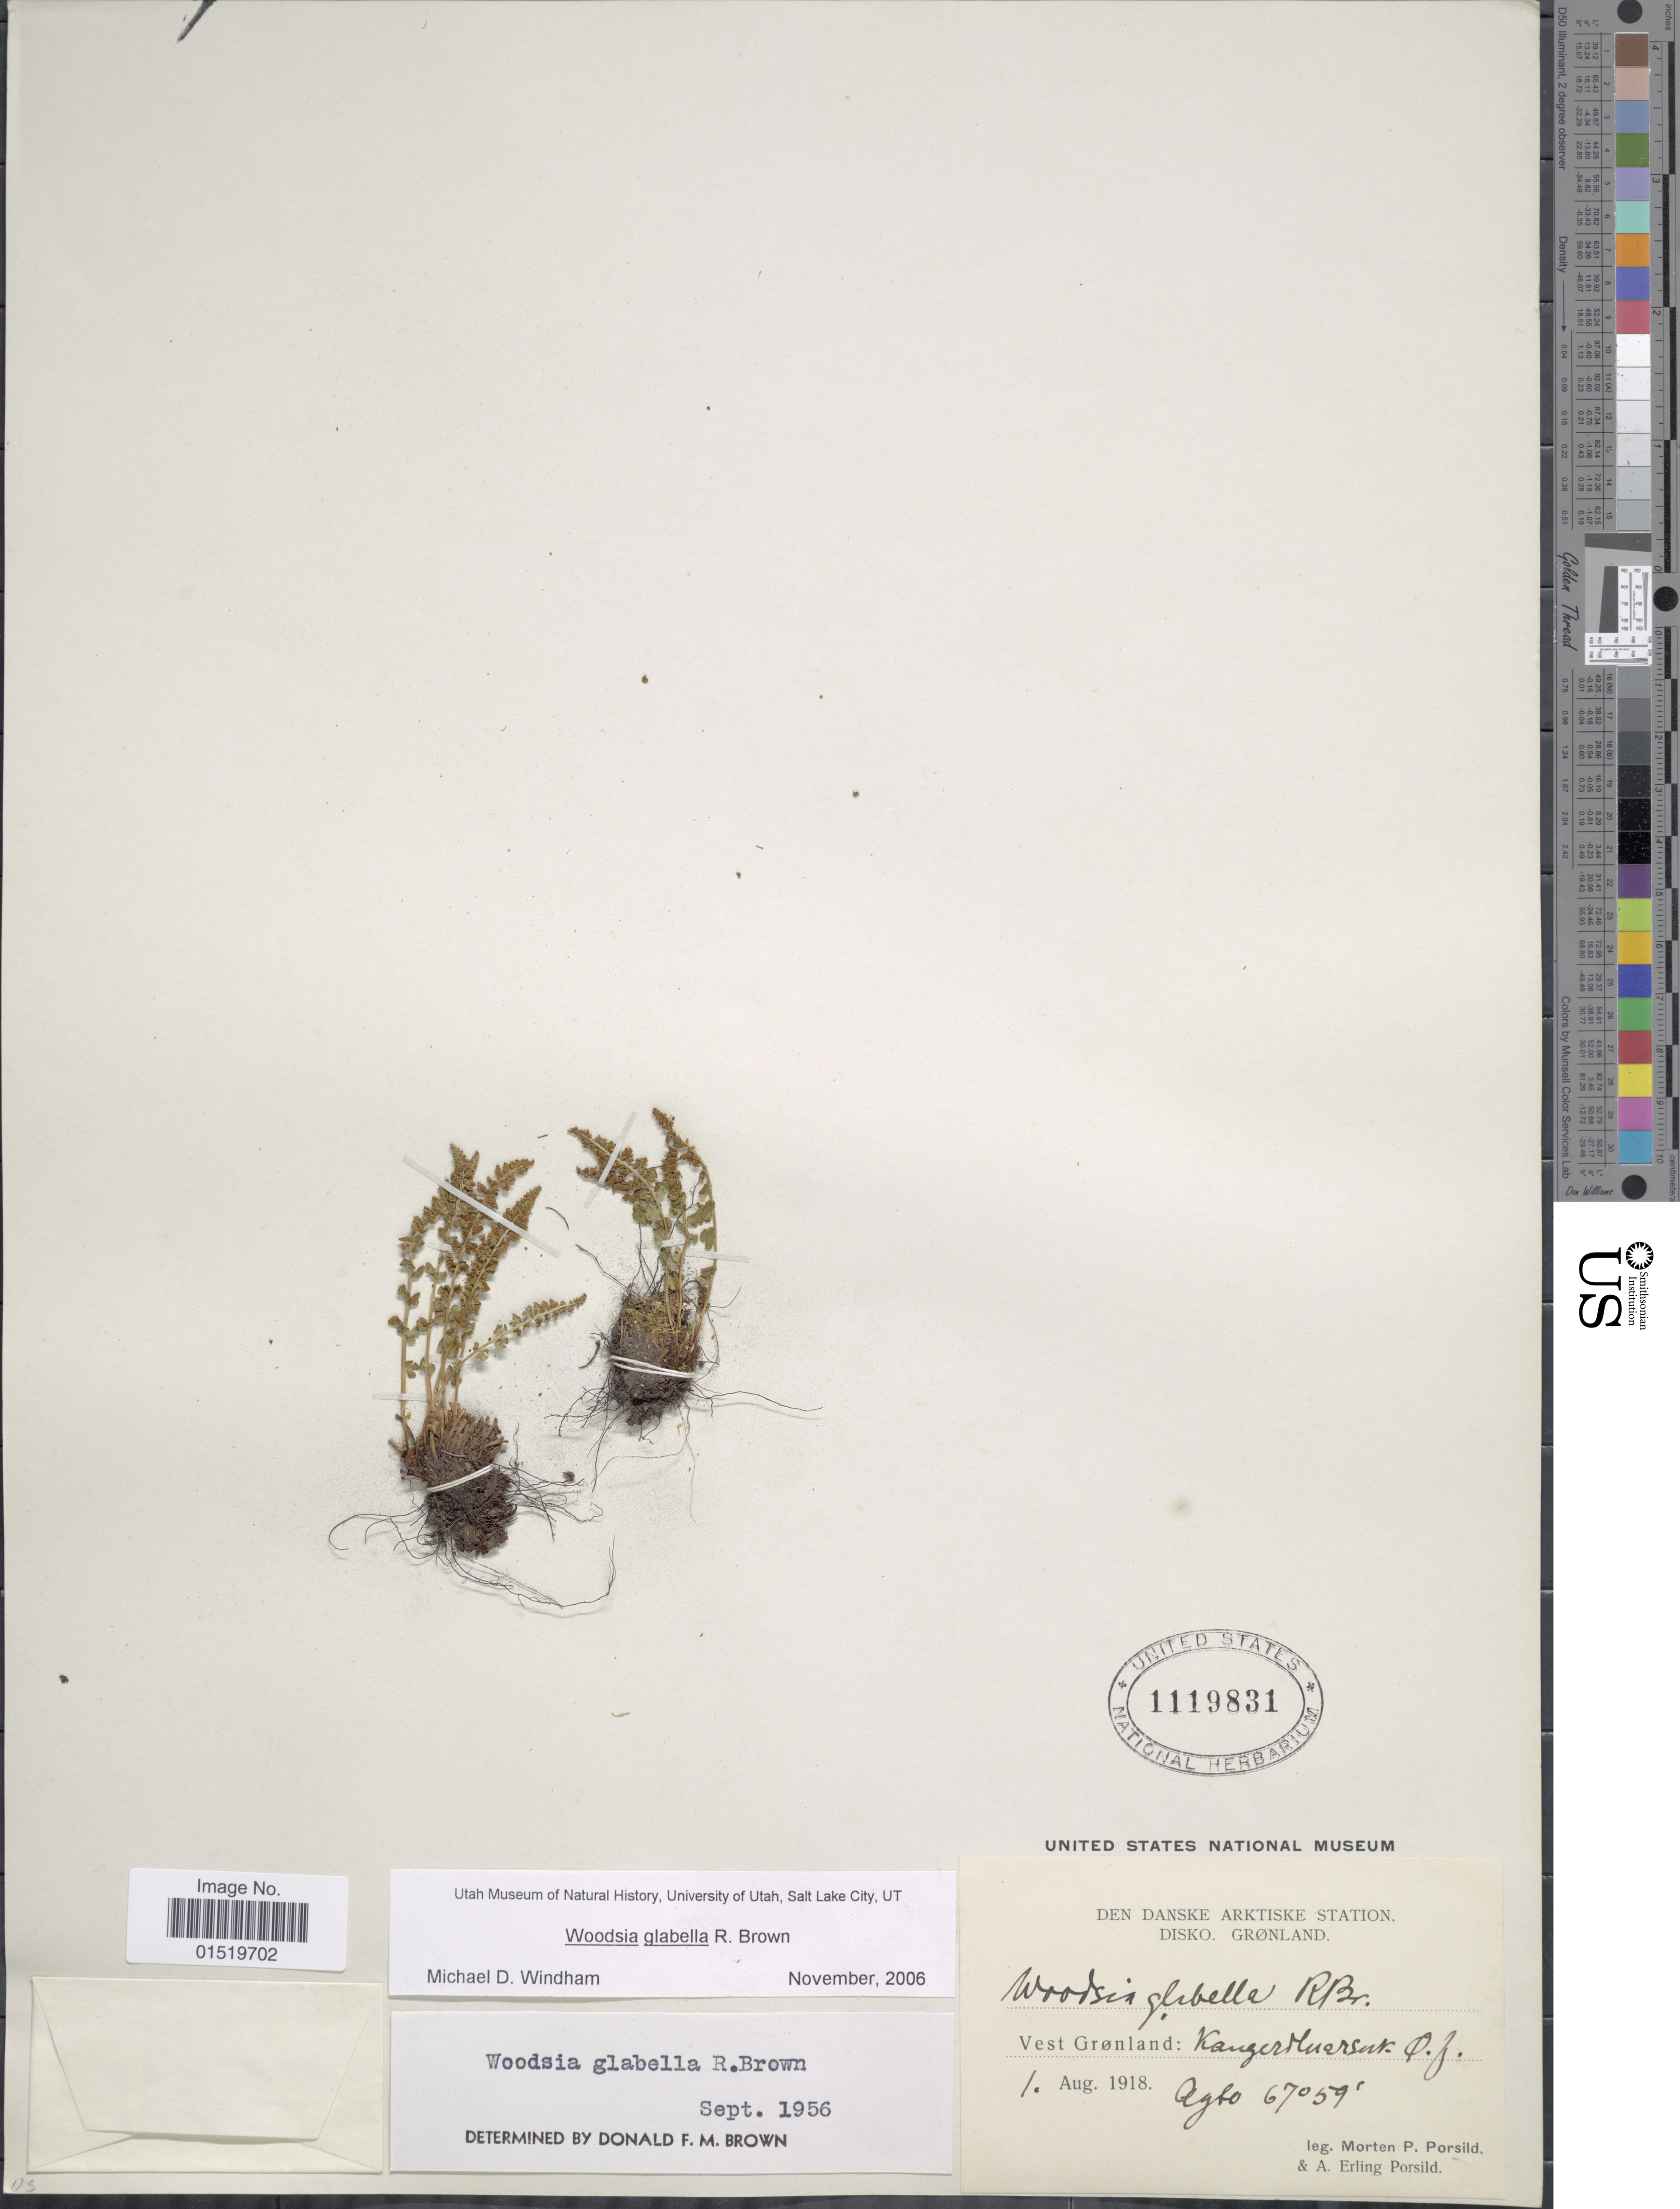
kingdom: Plantae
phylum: Tracheophyta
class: Polypodiopsida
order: Polypodiales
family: Woodsiaceae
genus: Woodsia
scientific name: Woodsia glabella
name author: R. Br.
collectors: M. P. Porsild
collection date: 1918-08-01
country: Greenland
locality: Den Danske Arktiske Station, Disko, Vest-Grønl. Kangerluarsuk.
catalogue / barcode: US 1119831